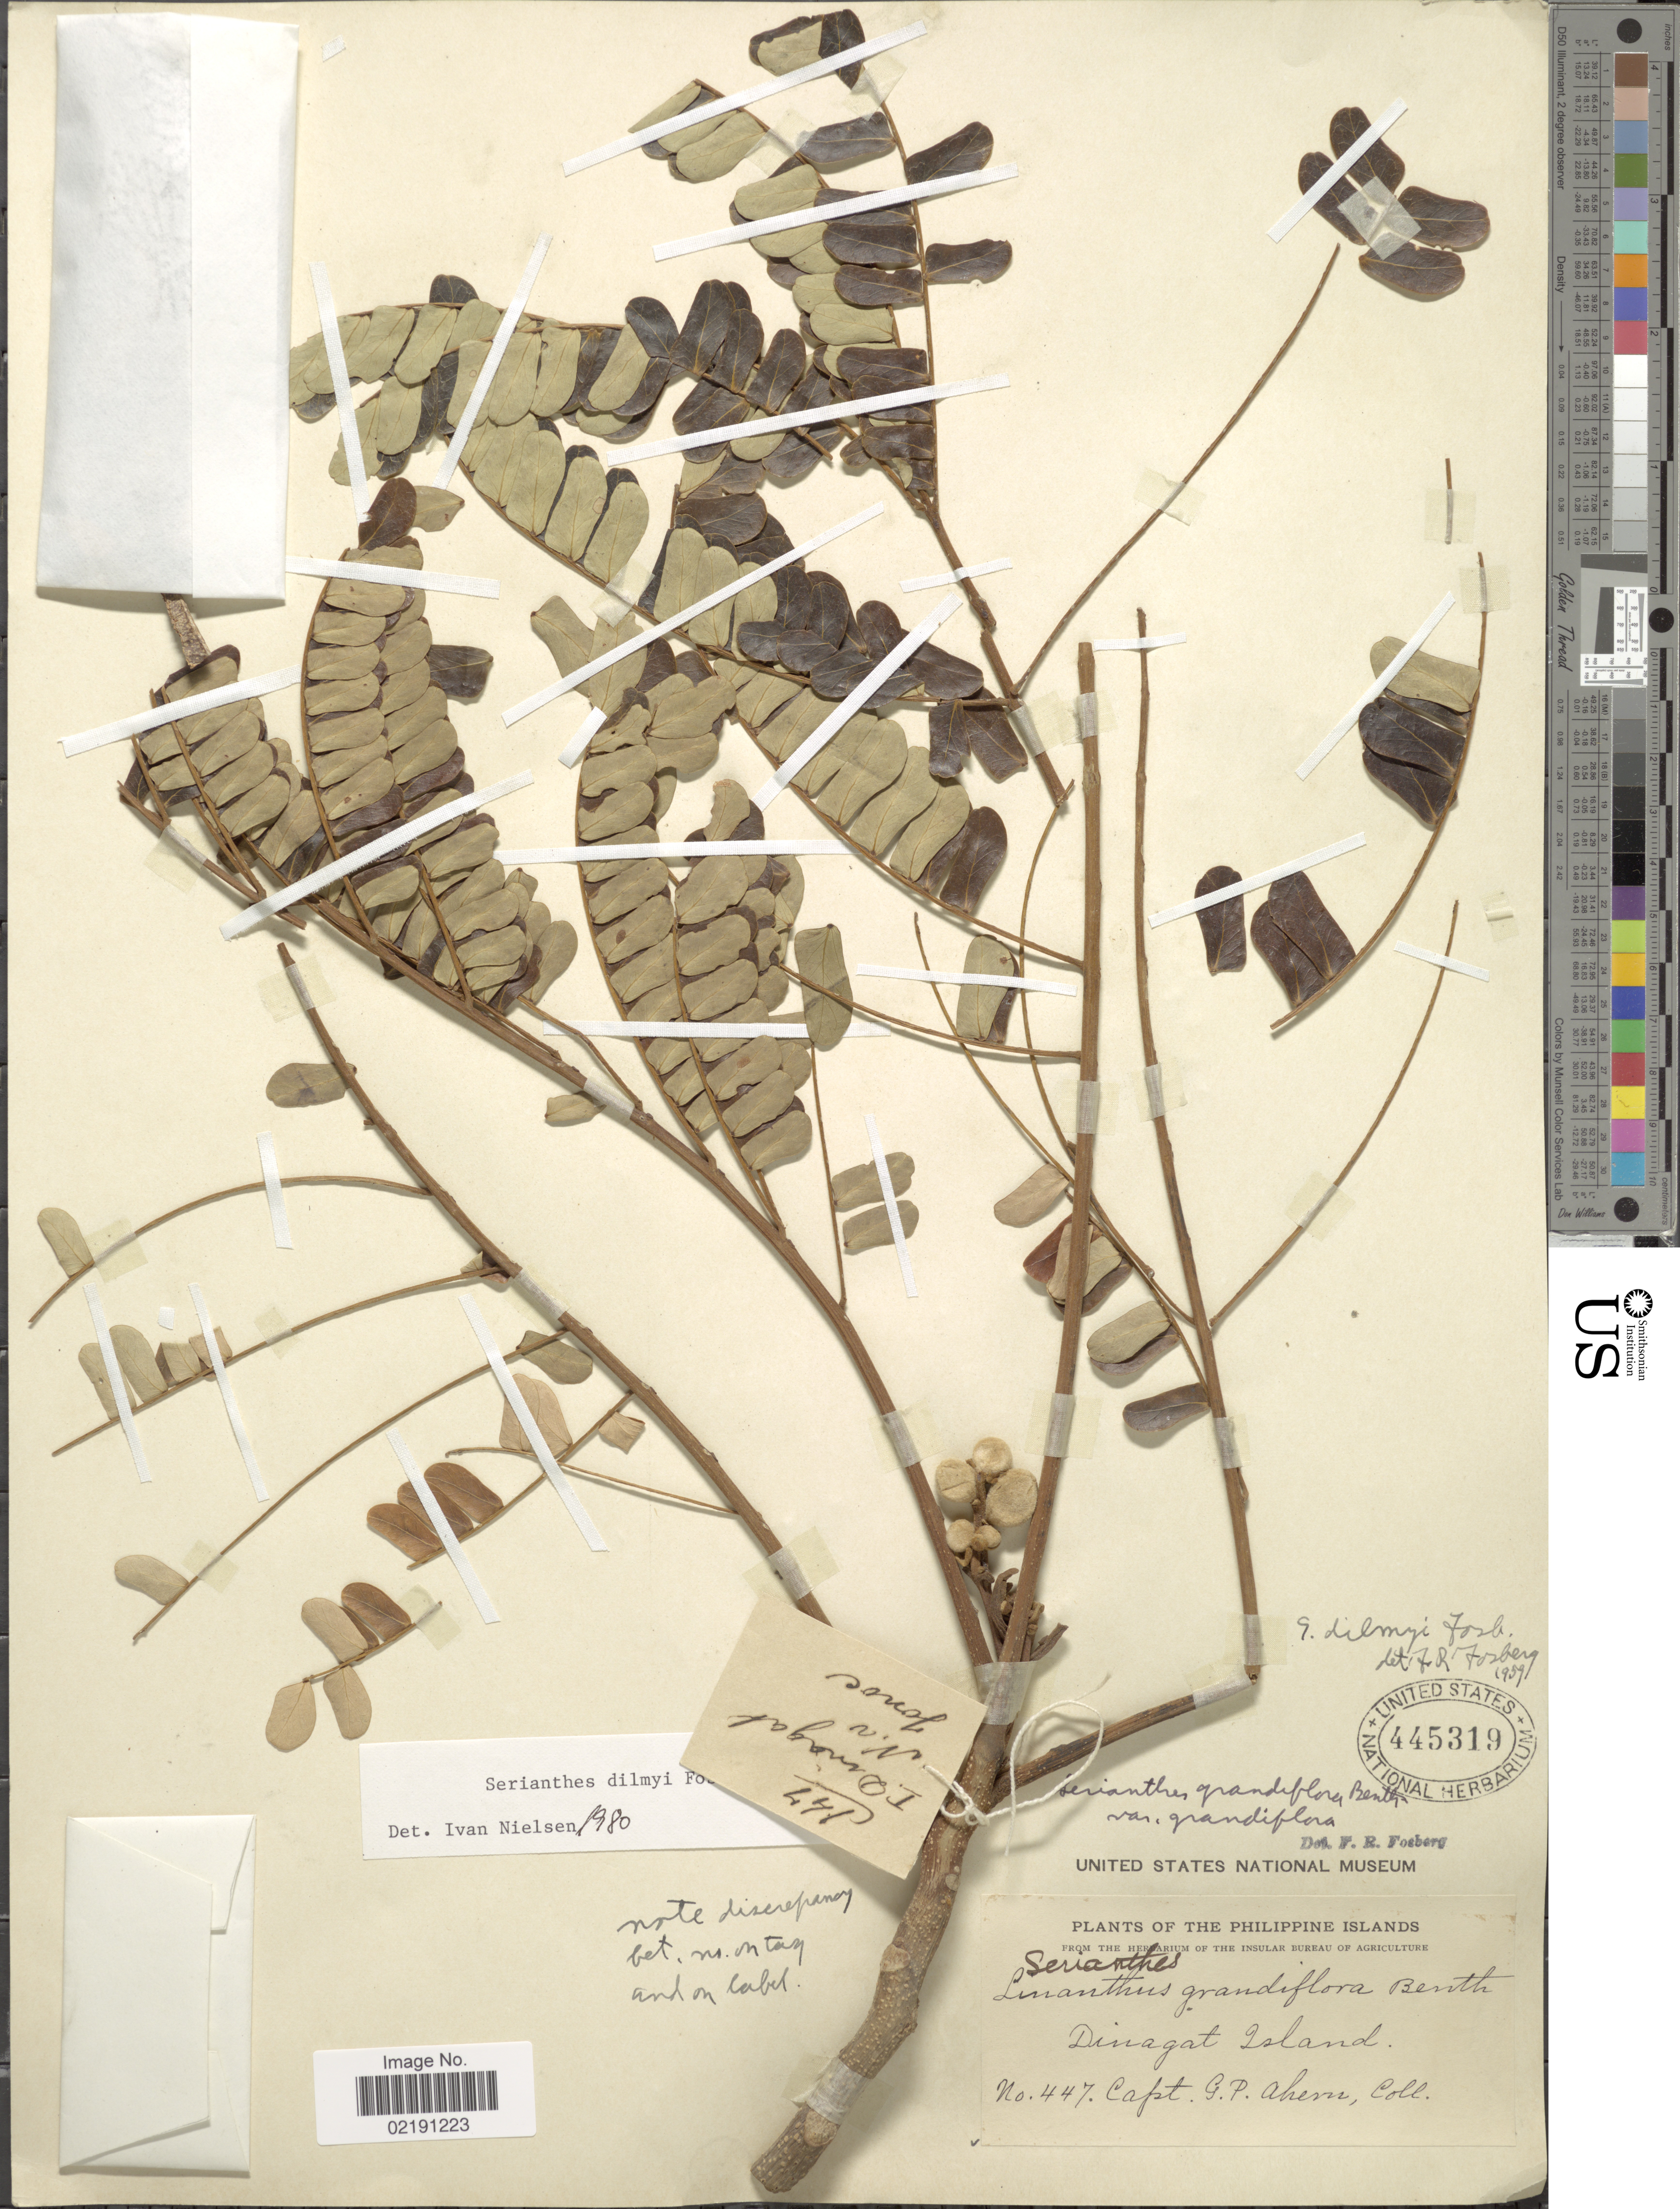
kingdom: Plantae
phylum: Tracheophyta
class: Magnoliopsida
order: Fabales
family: Fabaceae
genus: Serianthes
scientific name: Serianthes dilmyi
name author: Fosberg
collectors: G. Ahern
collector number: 447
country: Philippines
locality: Philippine Islands. Dinagat Island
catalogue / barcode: US 445319